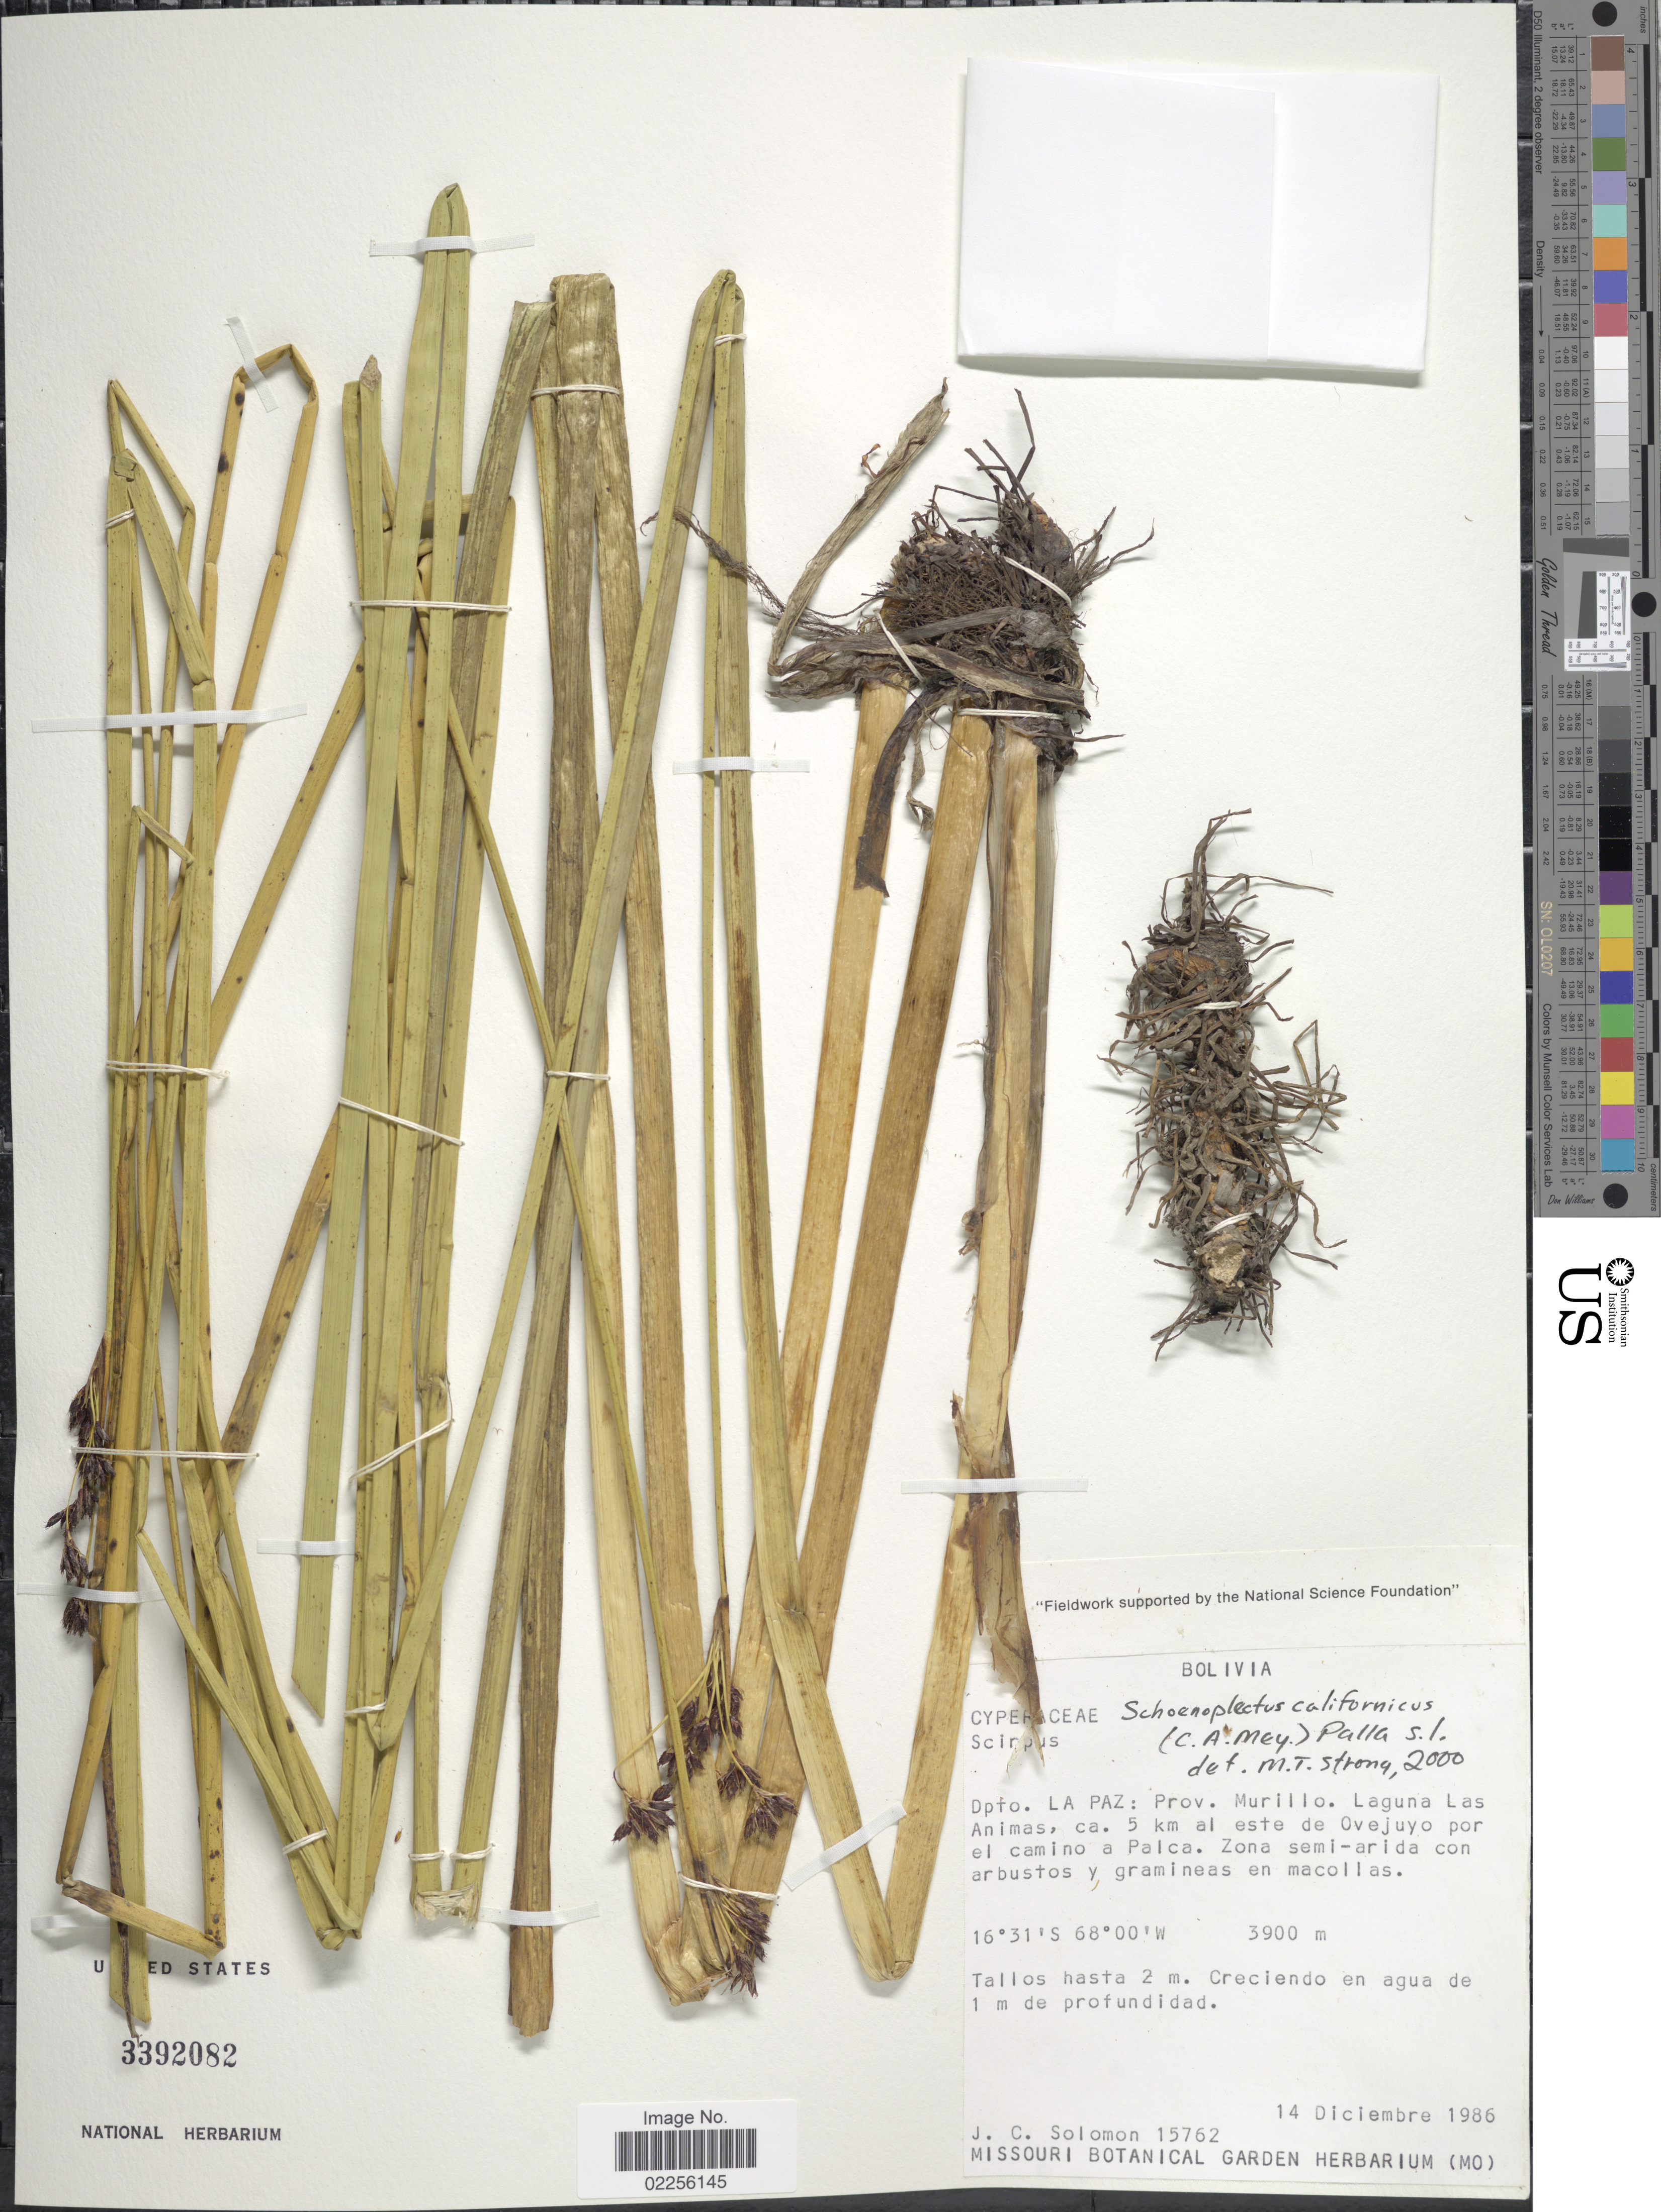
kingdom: Plantae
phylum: Tracheophyta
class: Liliopsida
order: Poales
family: Cyperaceae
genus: Schoenoplectus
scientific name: Schoenoplectus californicus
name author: (C.A. Mey.) Soják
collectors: J. C. Solomon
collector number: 15762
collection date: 1986-12-14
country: Bolivia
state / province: La Paz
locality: Dpto La Paz: Prov. Murillo. Lagune Las Animas, ca 5 km al este de Ovejuyo por el camino a Palca.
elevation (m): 3900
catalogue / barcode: US 3392082